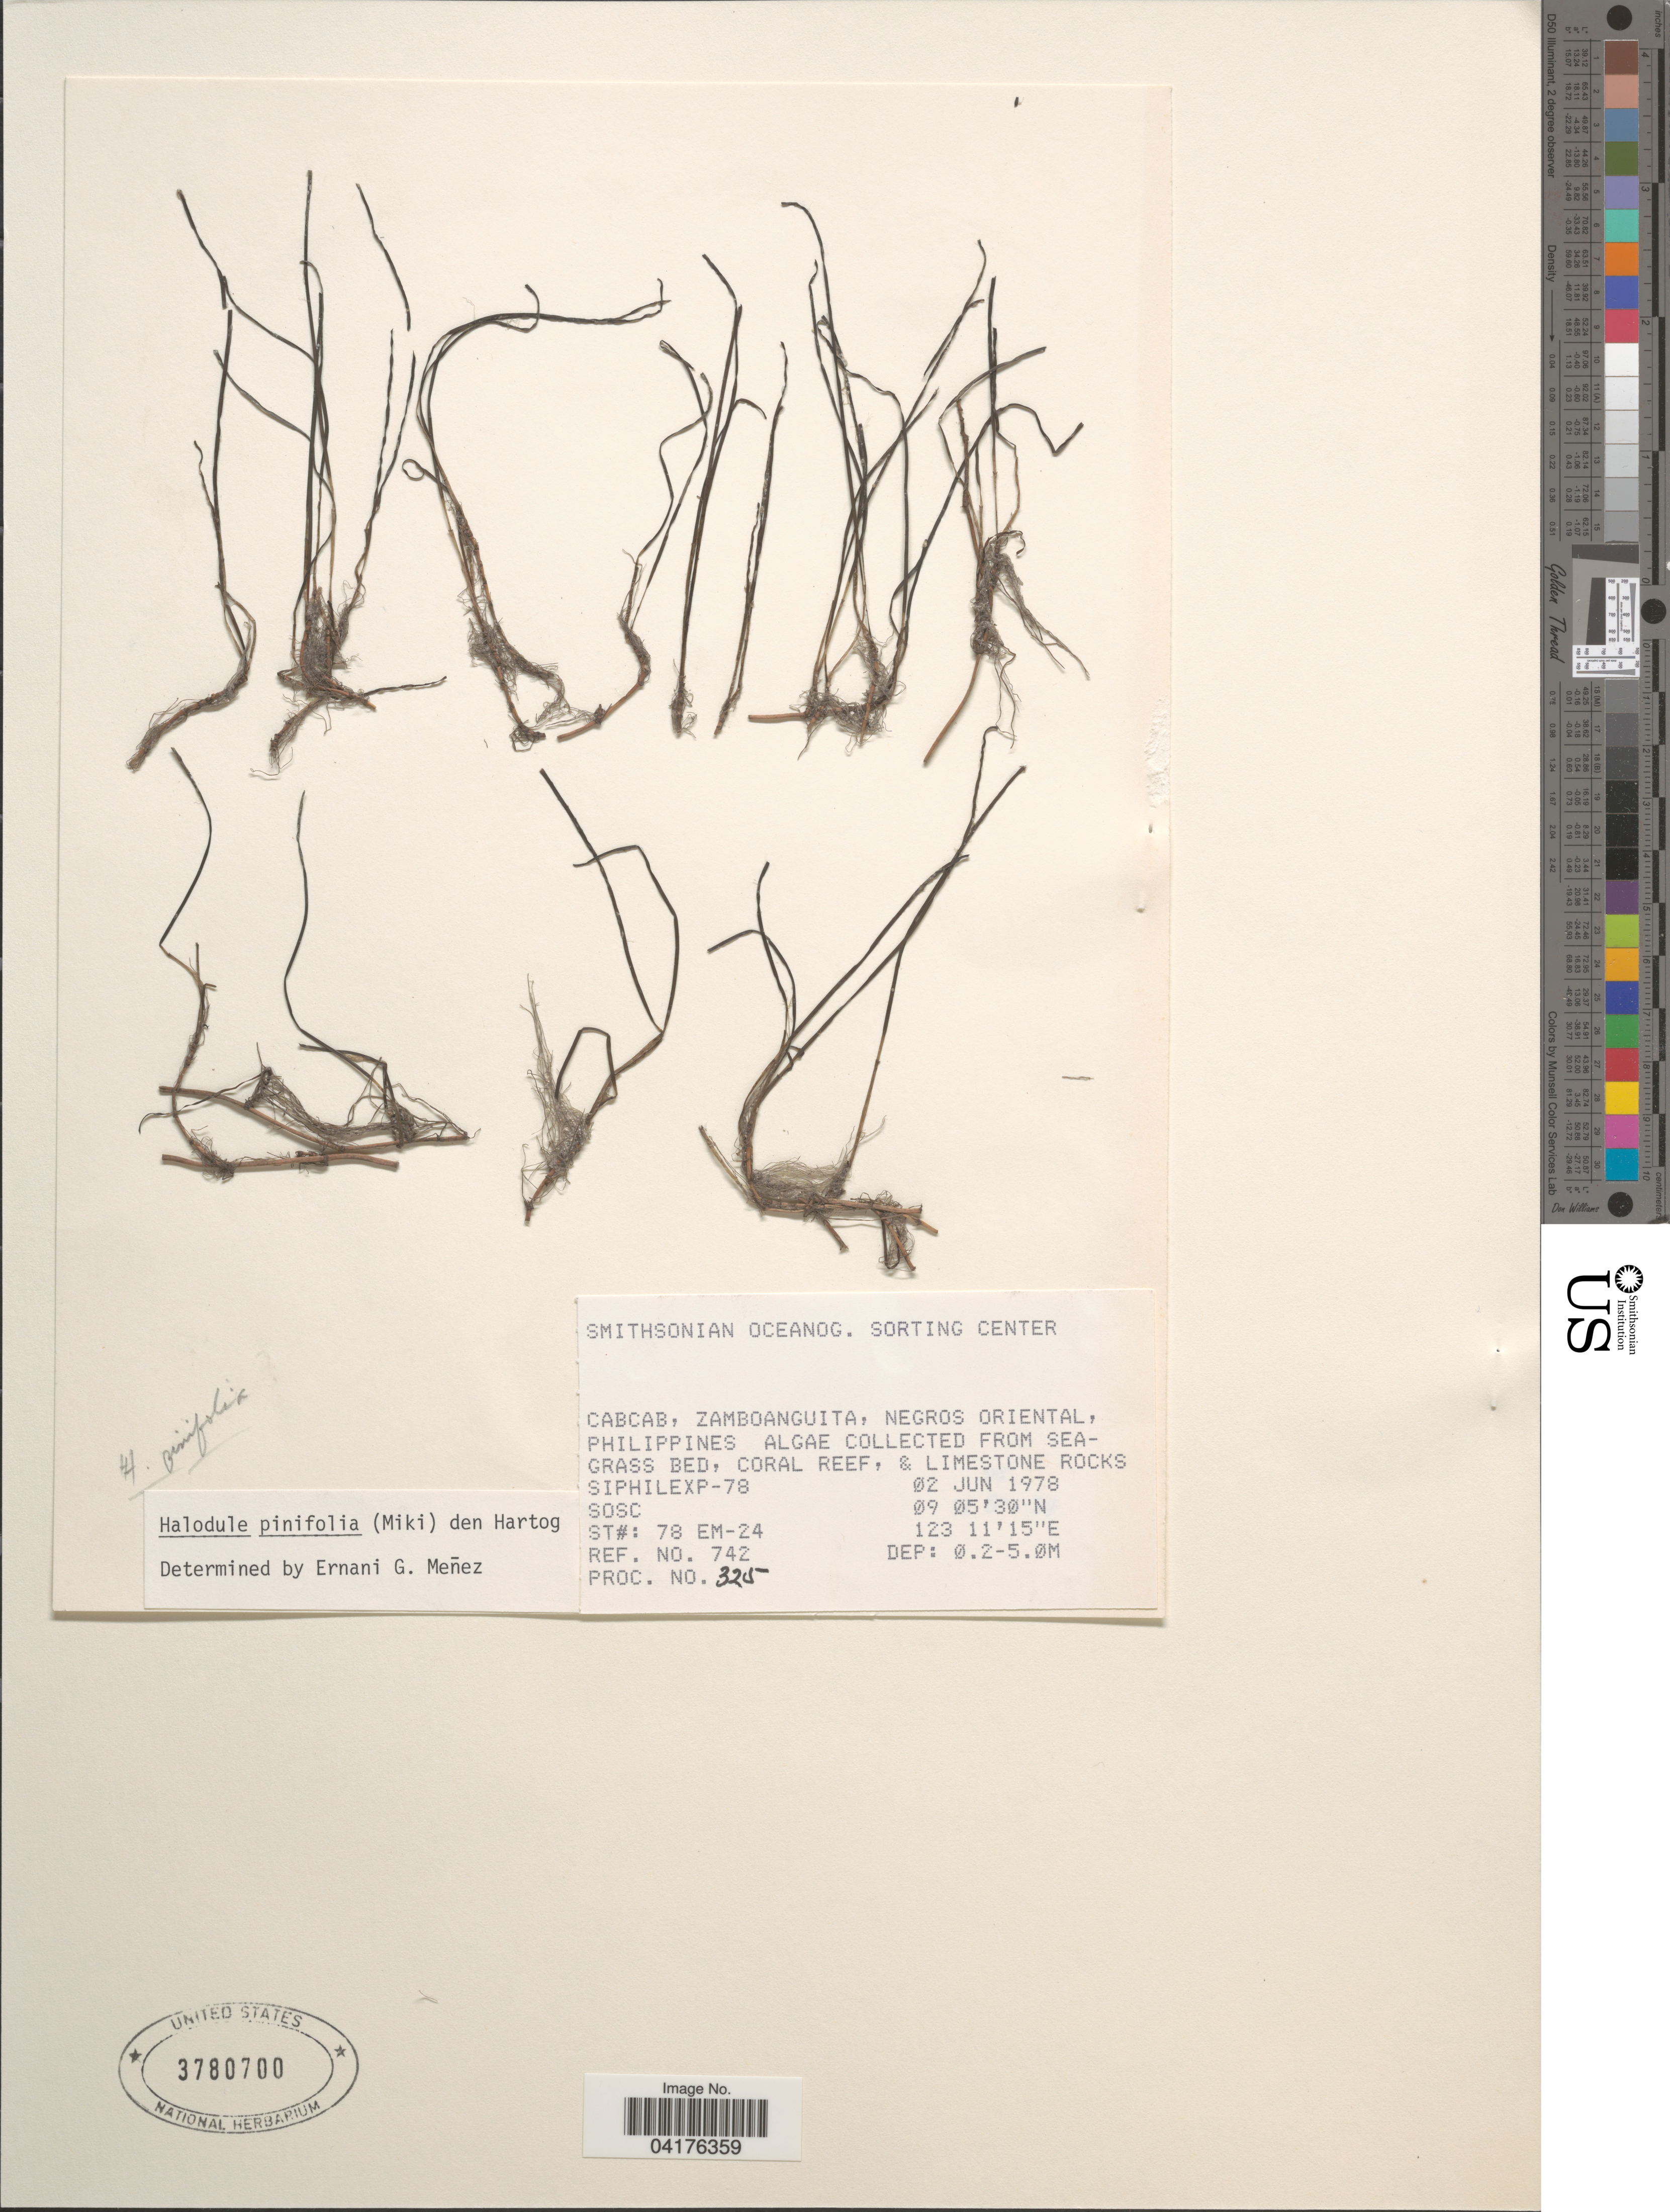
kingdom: Plantae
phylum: Tracheophyta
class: Liliopsida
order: Alismatales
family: Cymodoceaceae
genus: Halodule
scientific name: Halodule pinifolia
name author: (Miki) Hartog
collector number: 742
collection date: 1978-06-02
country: Philippines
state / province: Central Visayas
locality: Cabcab, Zamboanguita, Negros Oriental.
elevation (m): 0.2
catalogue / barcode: US 3780700